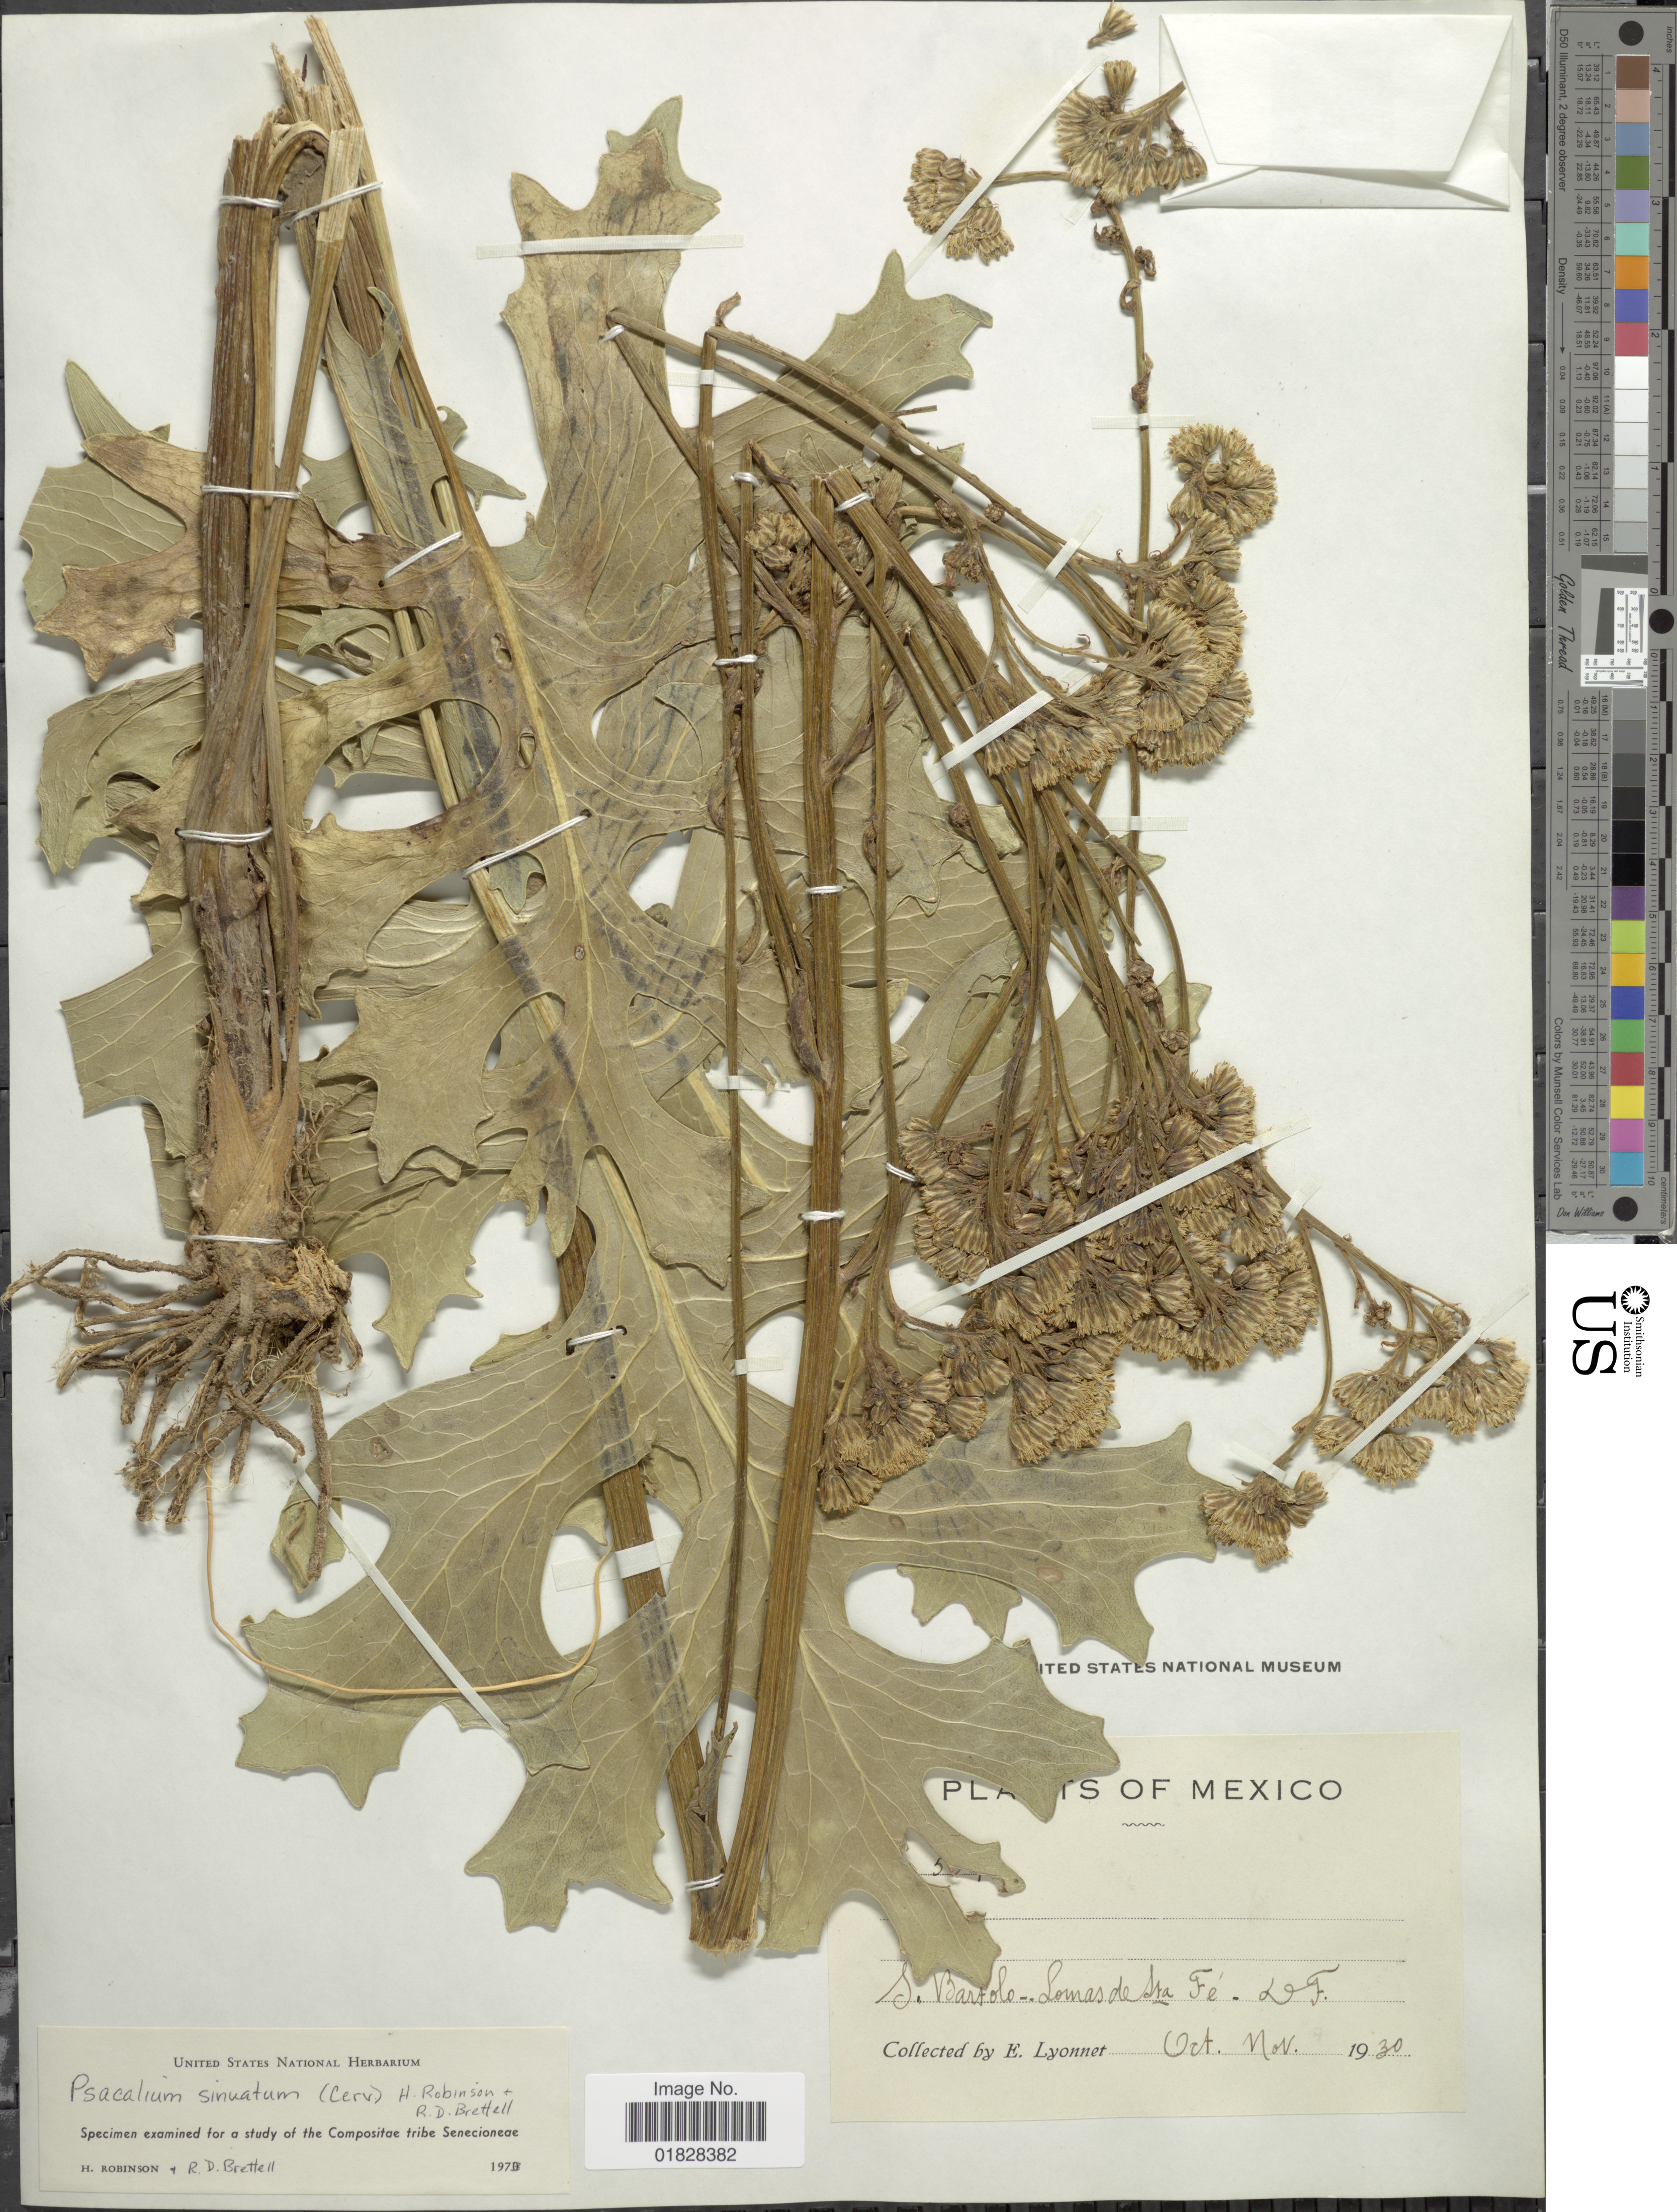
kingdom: Plantae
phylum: Tracheophyta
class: Magnoliopsida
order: Asterales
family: Asteraceae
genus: Psacalium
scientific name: Psacalium sinuatum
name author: (Cerv.) H. Rob. & Brettell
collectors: E. Lyonnet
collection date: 1930-10/1930-11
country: Mexico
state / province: Distrito Federal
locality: S. Bartolo - Lomas de Sta. Fé - DF